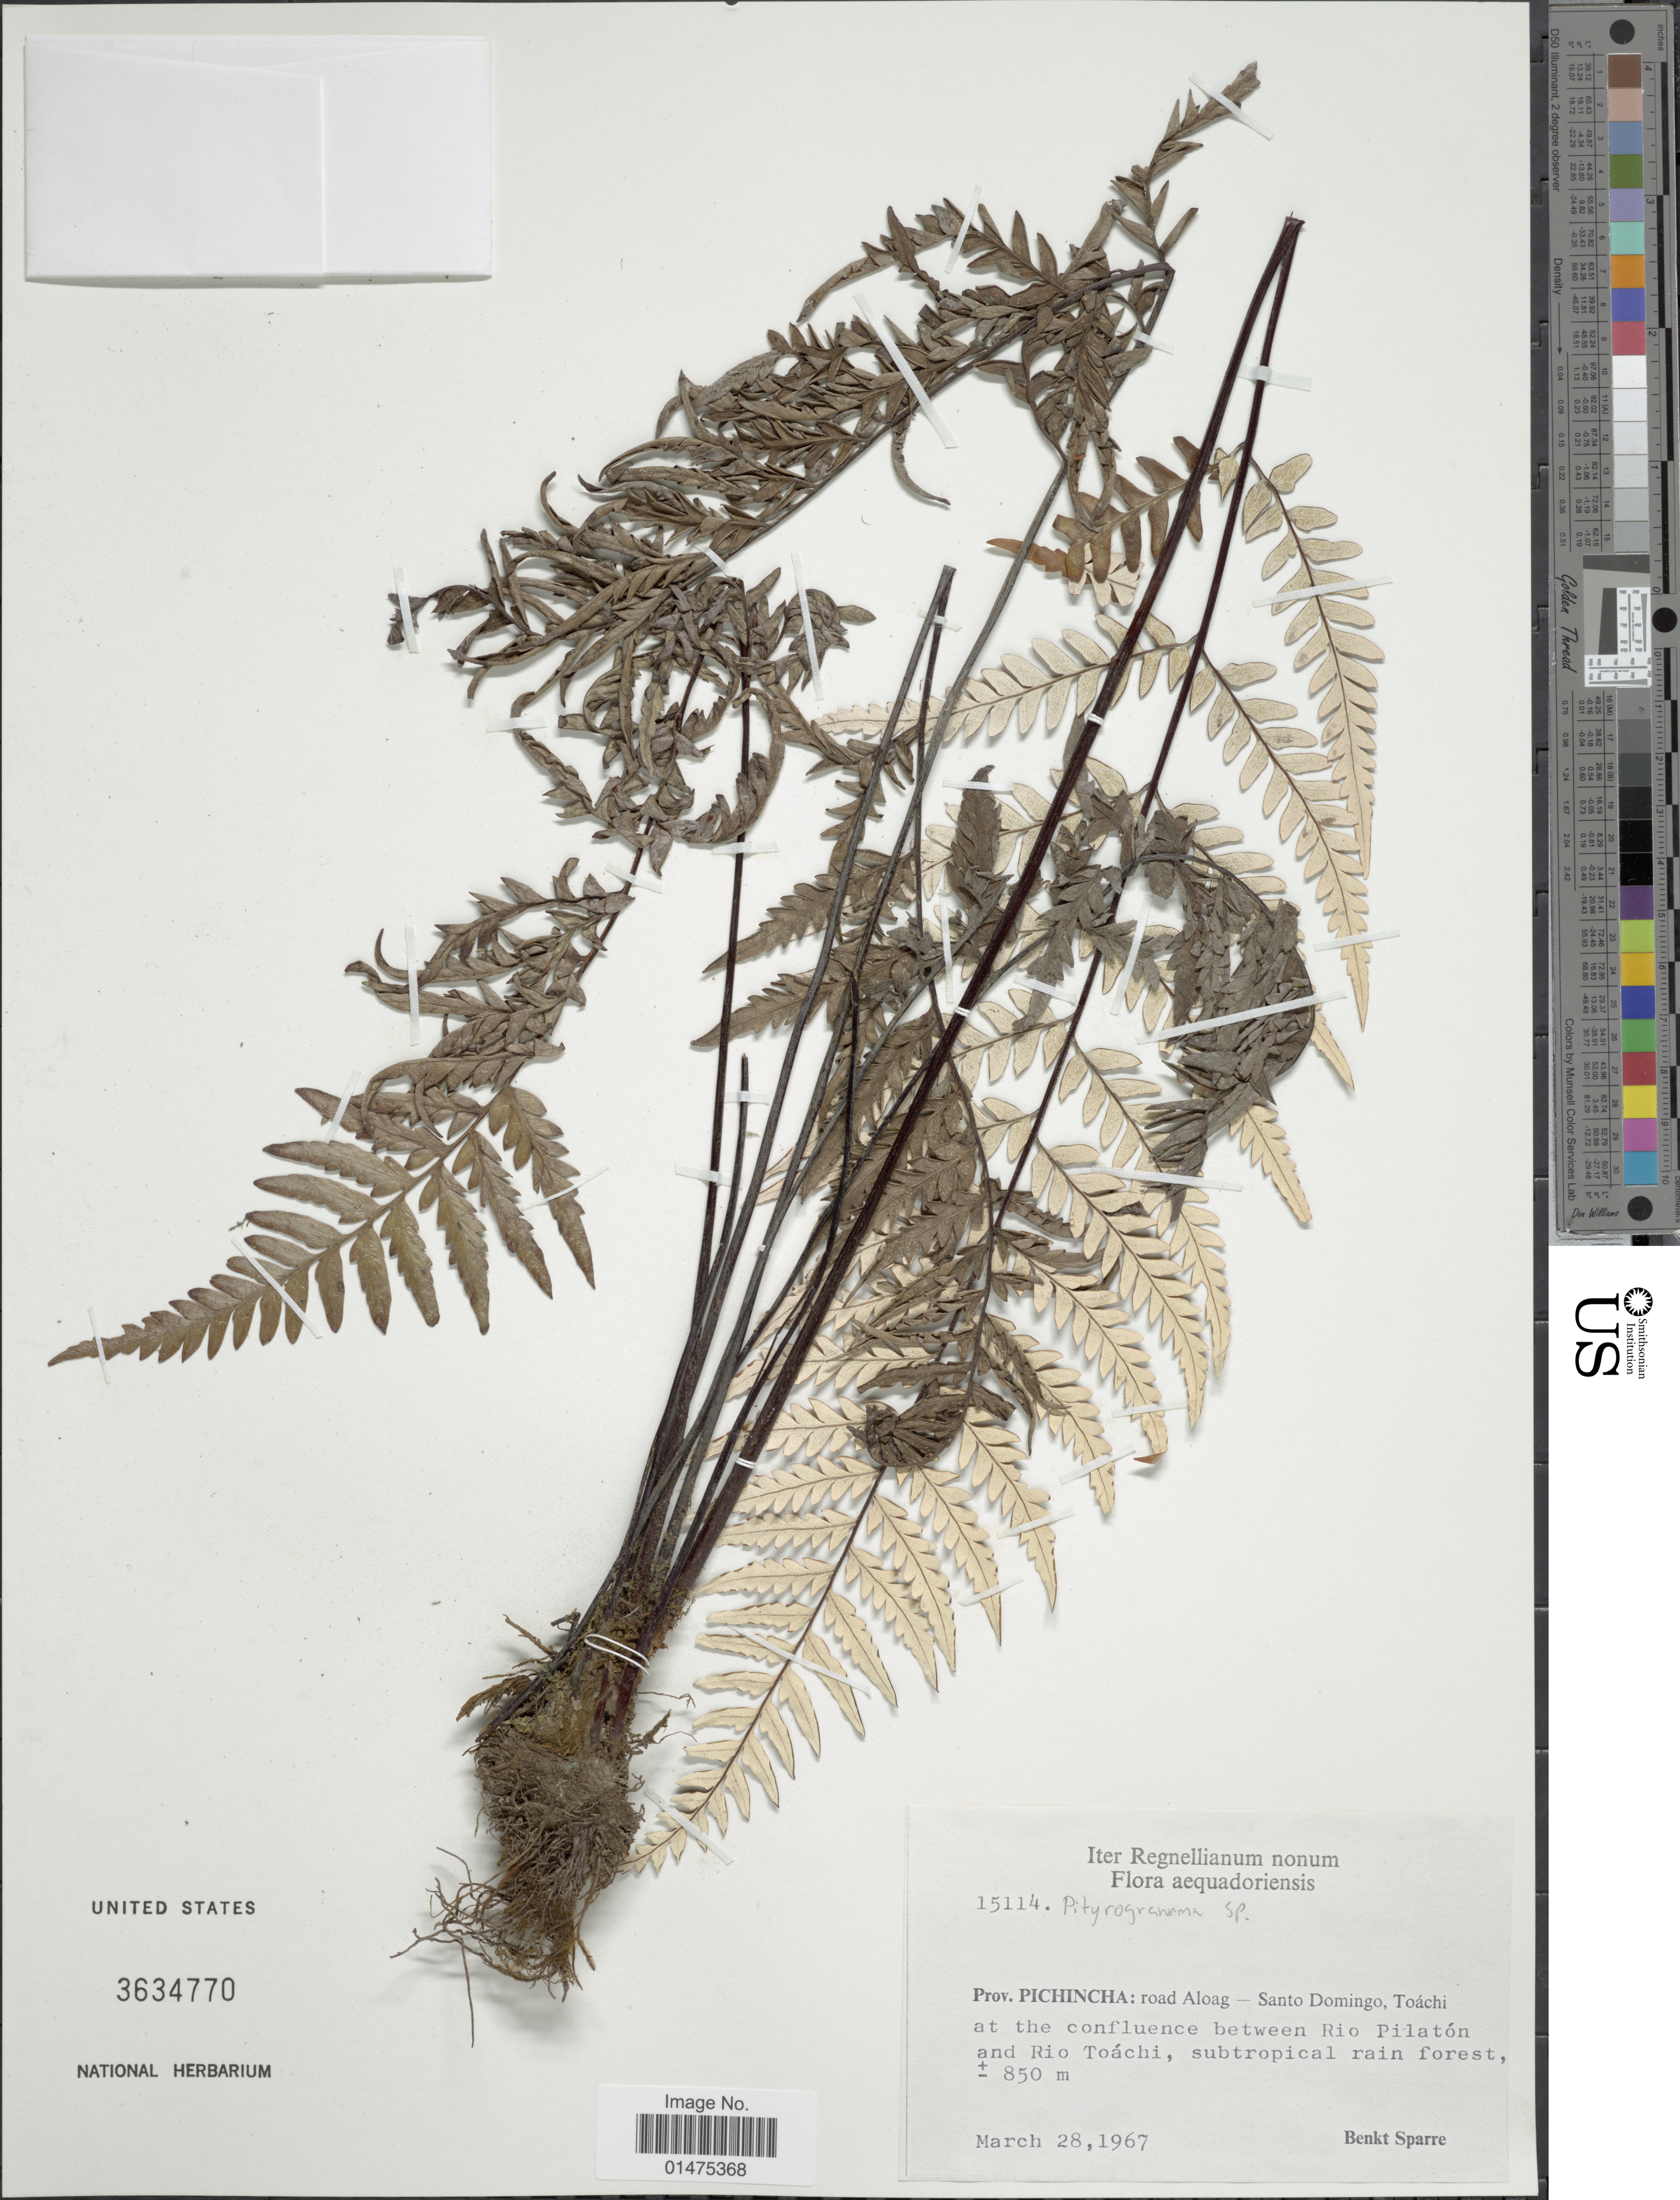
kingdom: Plantae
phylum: Tracheophyta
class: Polypodiopsida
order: Polypodiales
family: Pteridaceae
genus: Pityrogramma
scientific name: Pityrogramma sp.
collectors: B. Sparre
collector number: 15114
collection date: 1967-03-28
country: Ecuador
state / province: Pichincha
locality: Road Aloag-Santo Domingo, Toáchi at the confluence between Rio Pilatón and Rio Toáchi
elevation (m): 850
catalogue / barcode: US 3634770